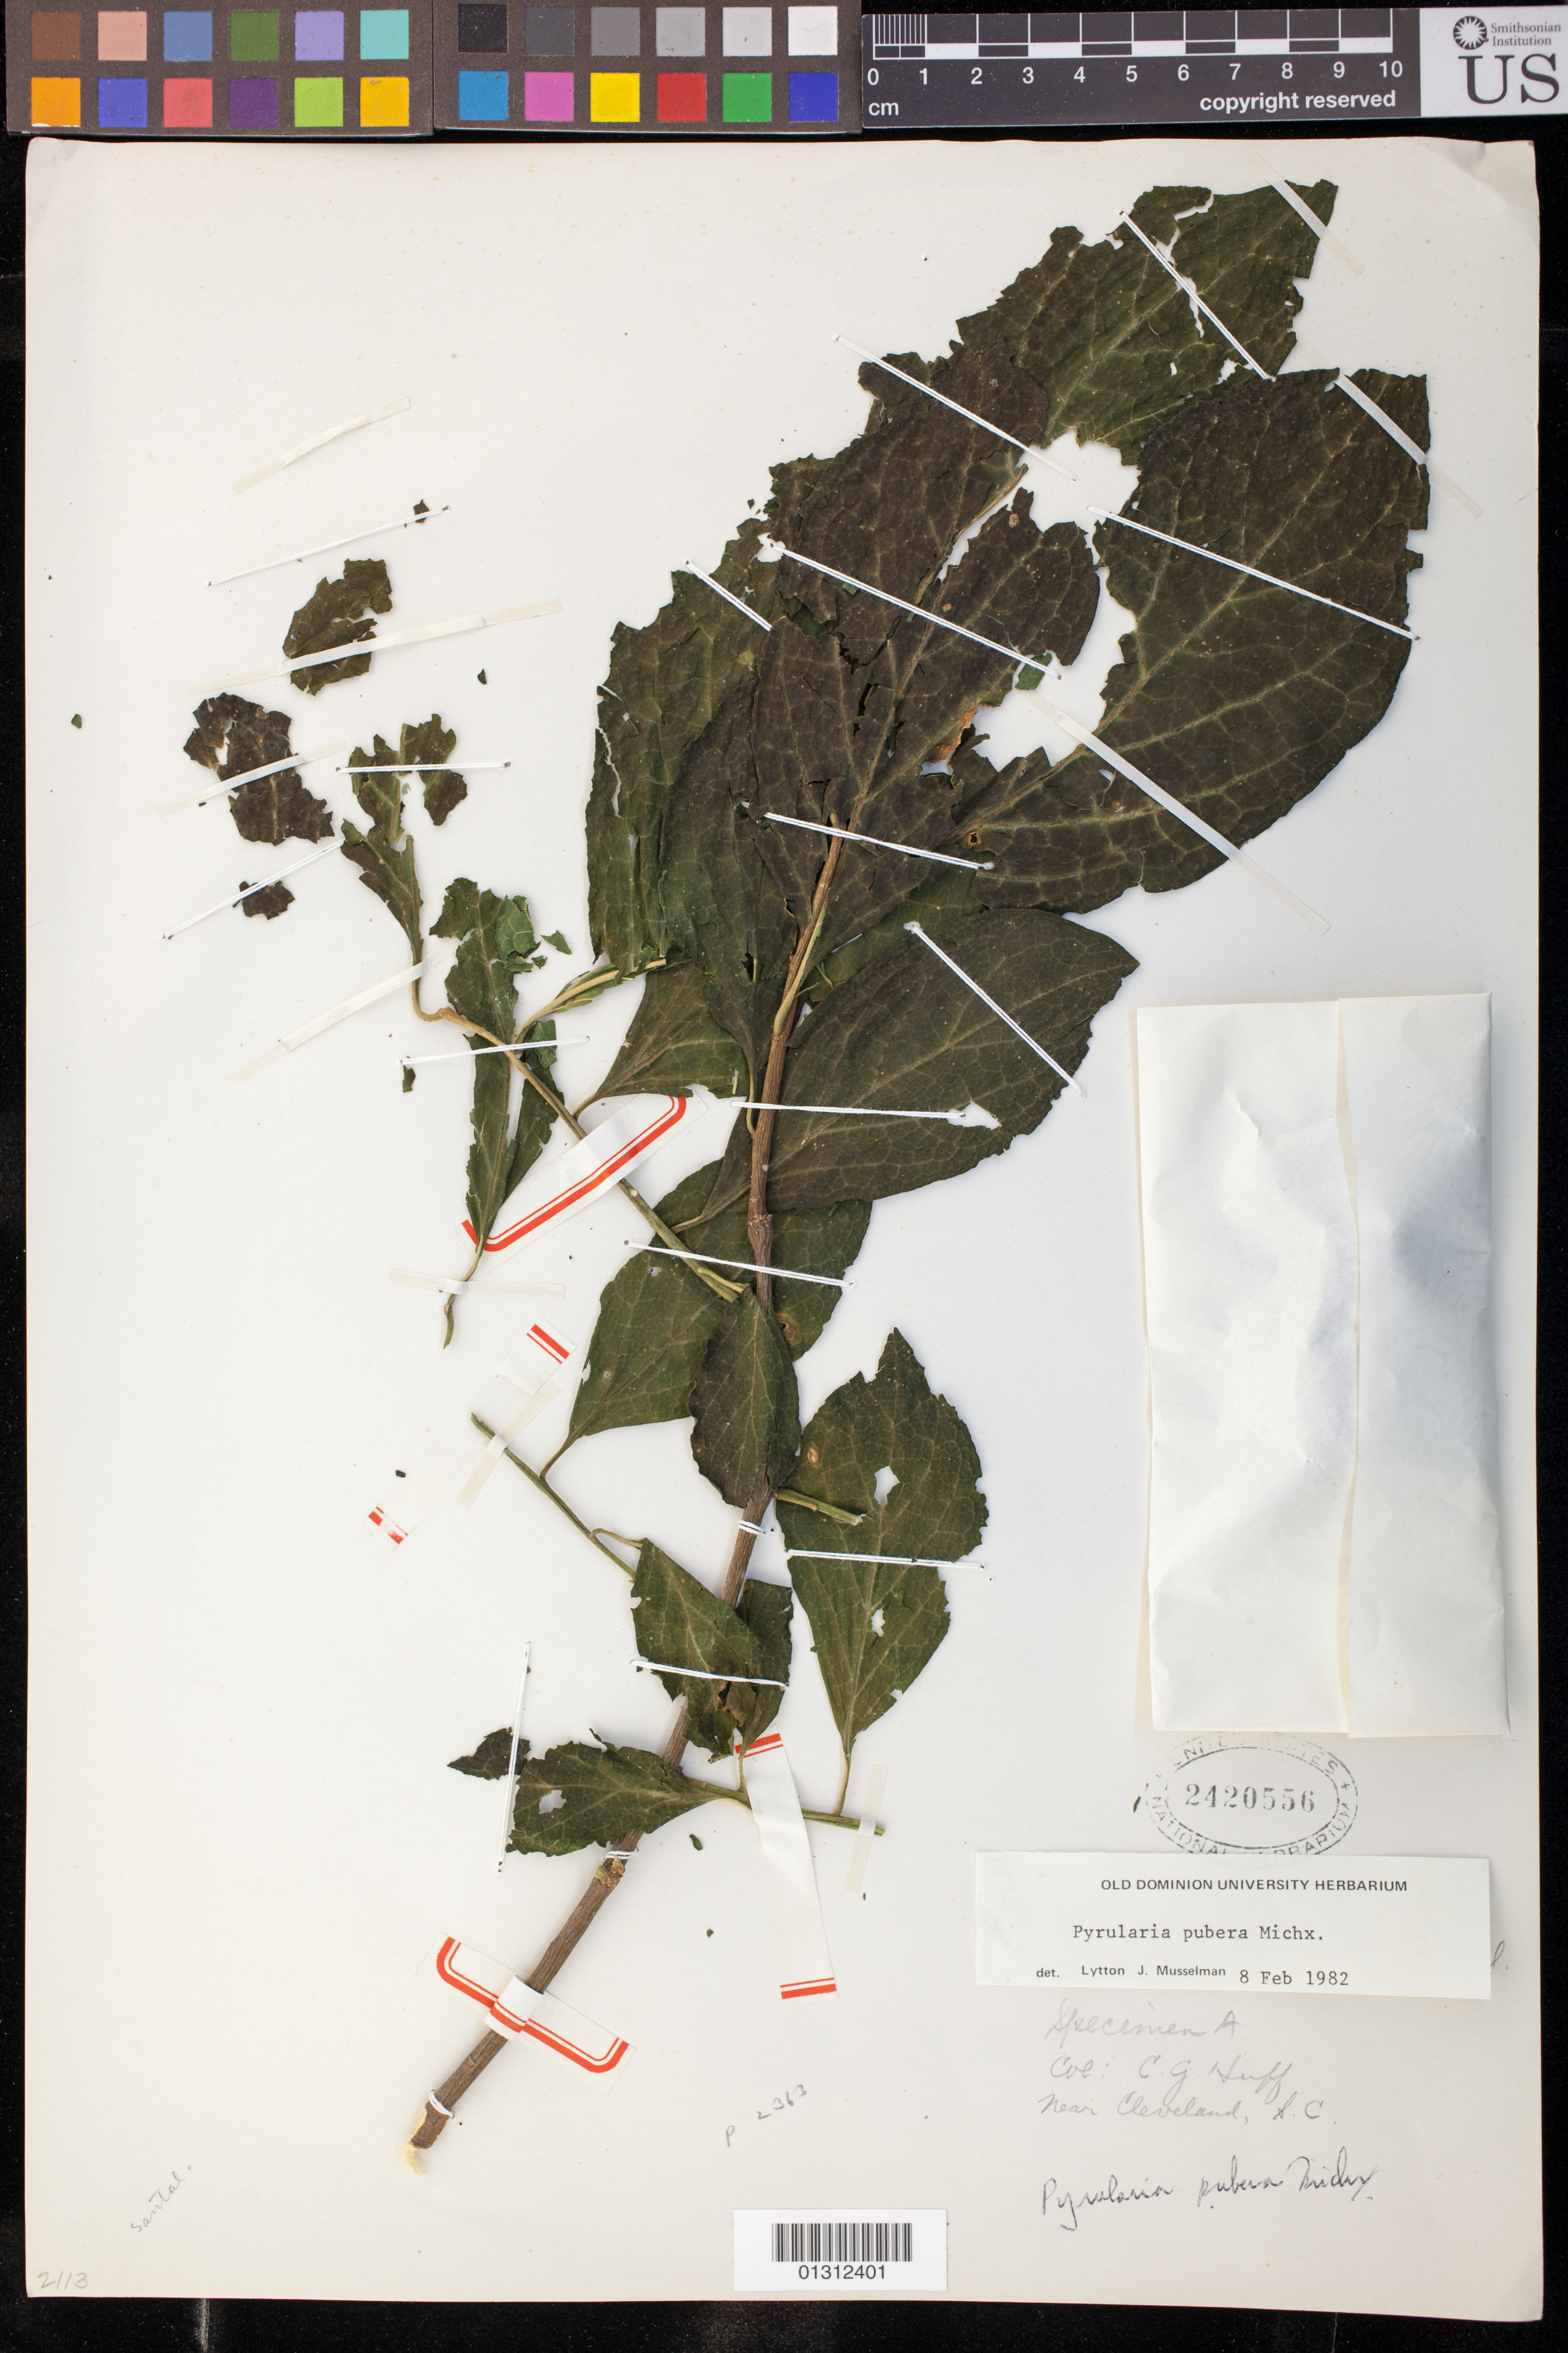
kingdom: Plantae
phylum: Tracheophyta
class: Magnoliopsida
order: Santalales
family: Cervantesiaceae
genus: Pyrularia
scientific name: Pyrularia pubera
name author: Michx.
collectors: C. Huff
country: United States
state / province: South Carolina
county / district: Greenville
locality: Cleveland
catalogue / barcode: US 2420556